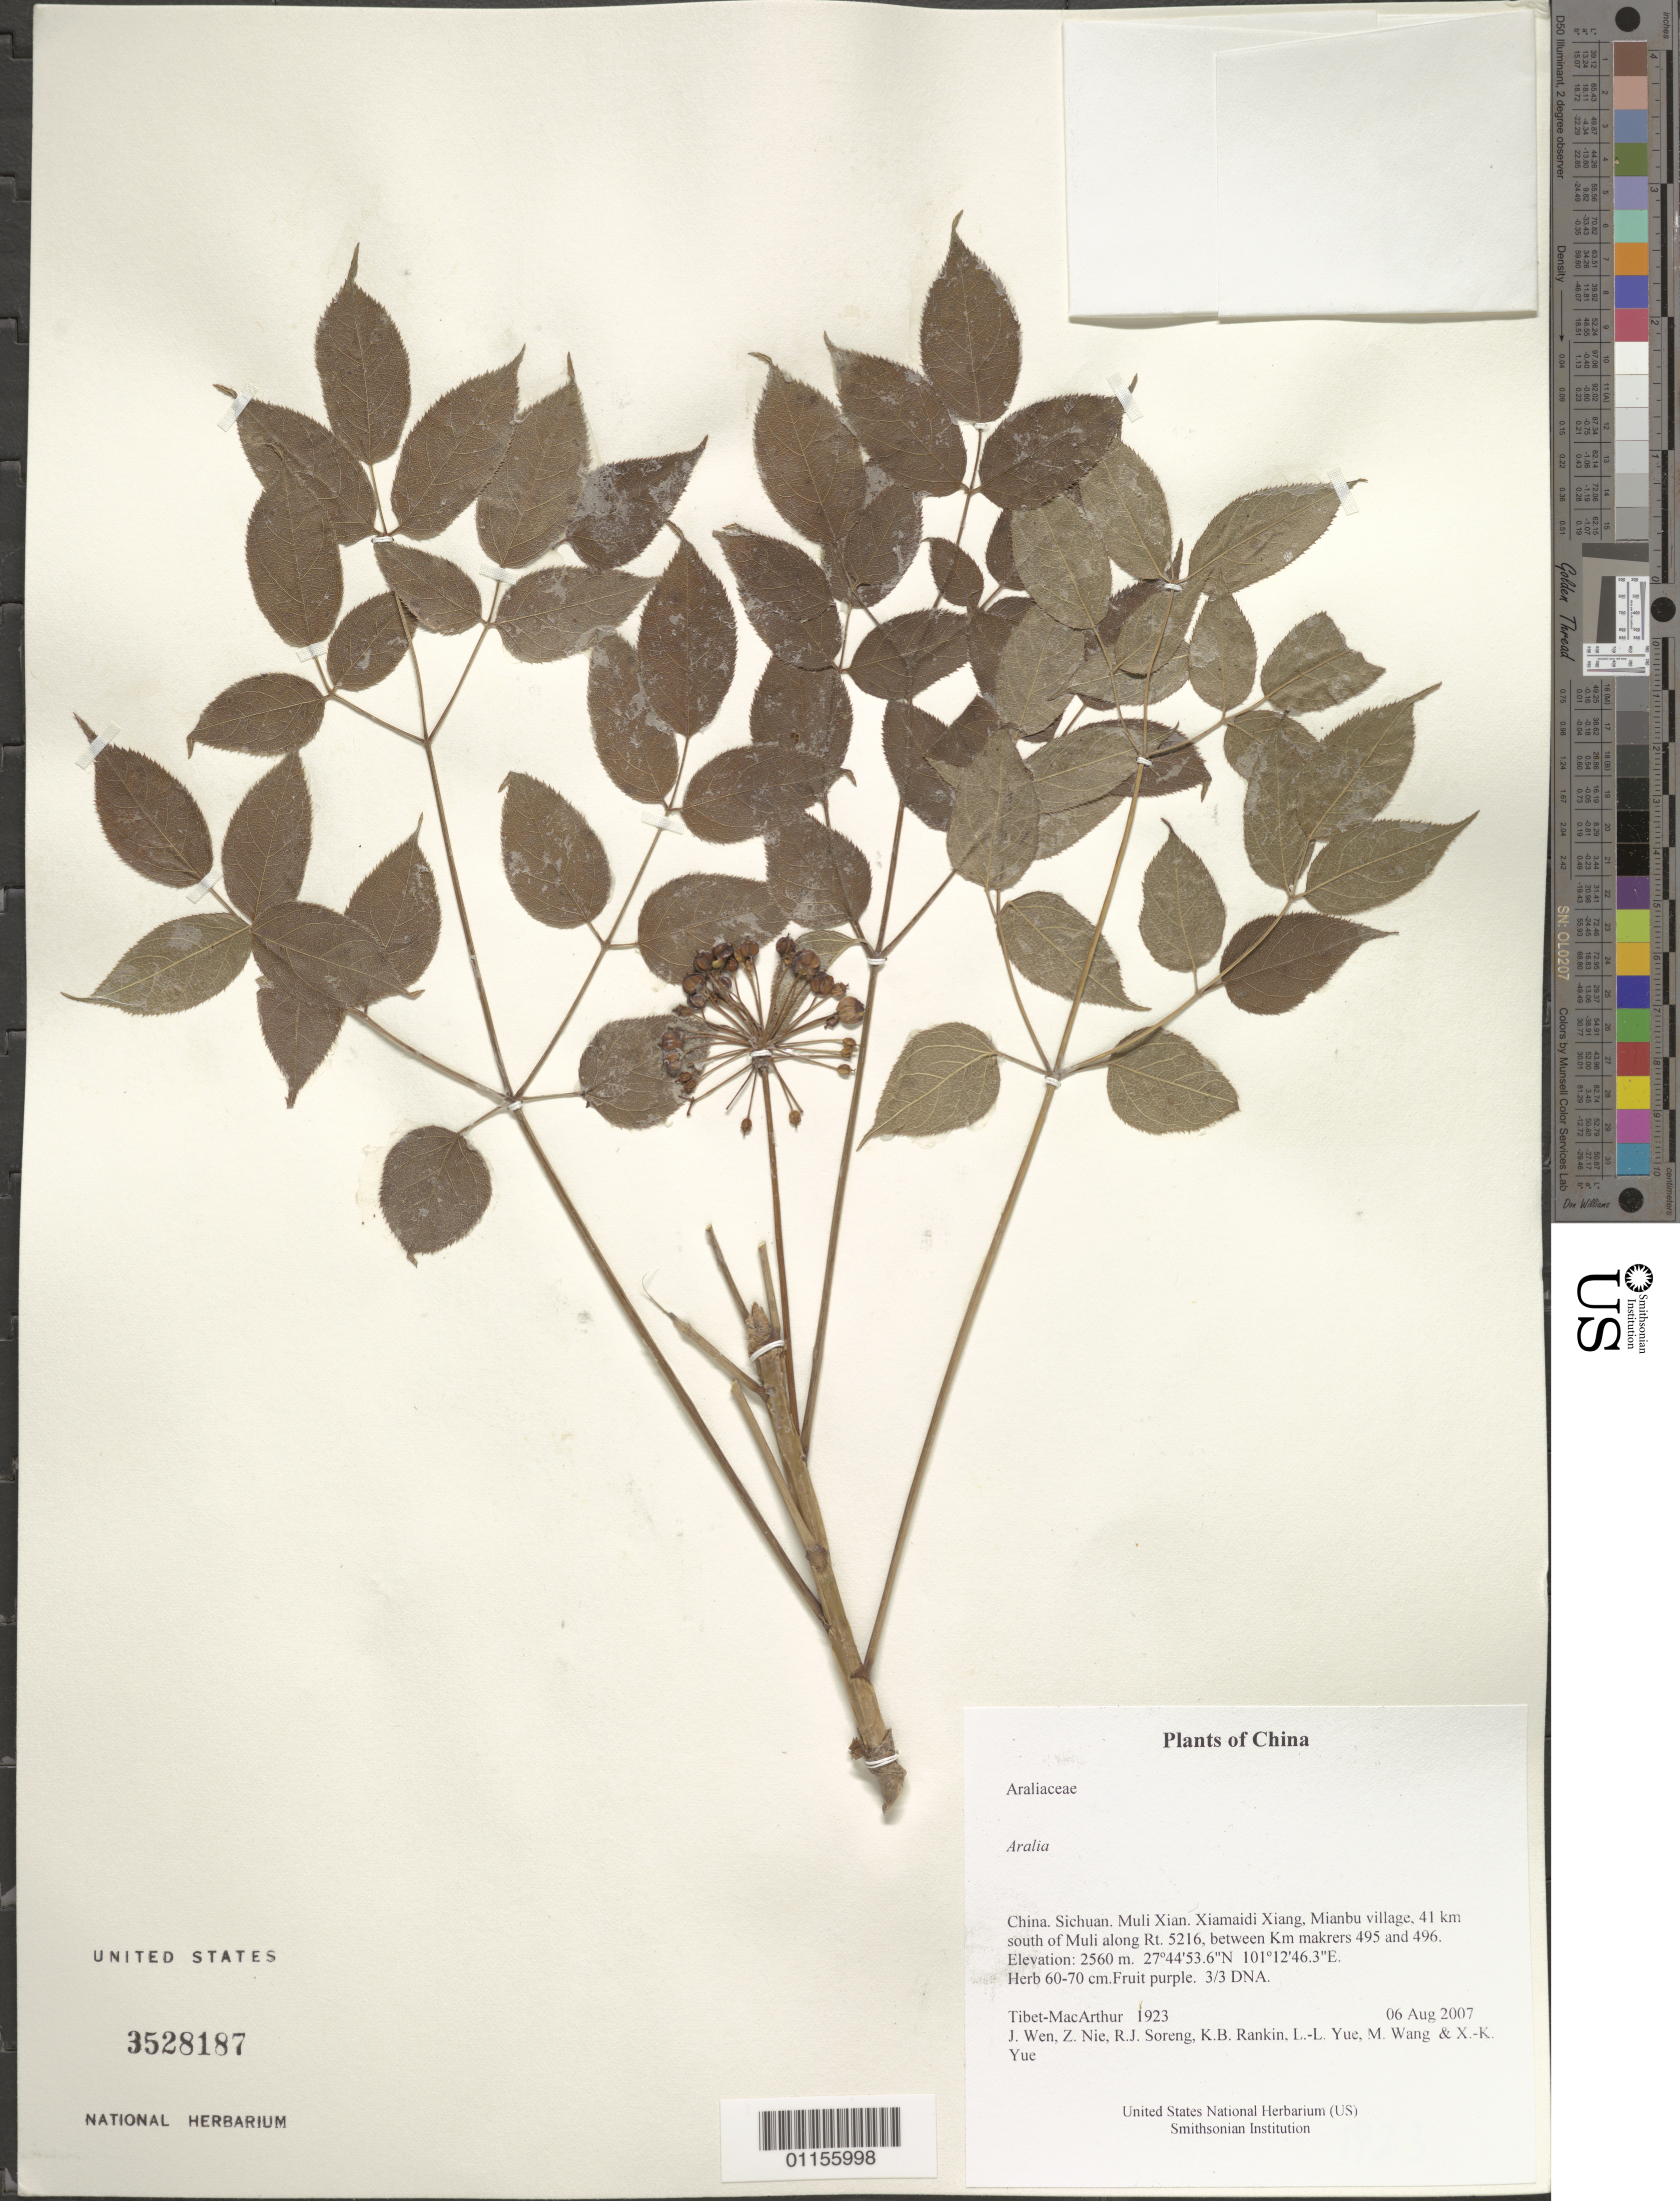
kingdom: Plantae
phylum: Tracheophyta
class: Magnoliopsida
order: Apiales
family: Araliaceae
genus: Aralia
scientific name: Aralia sp.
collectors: Tibet-MacArthur, J. Wen, R. J. Soreng, K. B. Rankin, L. Yue, M. Wang & X. Yue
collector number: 1923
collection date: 2007-08-06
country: China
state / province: Sichuan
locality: Muli Xian. Xiamaidi Xiang, Mianbu village, 41 km S of Muli along Rt. 5216, between Km markers 495 and 496.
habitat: Herb.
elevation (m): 2560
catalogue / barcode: US 3528187